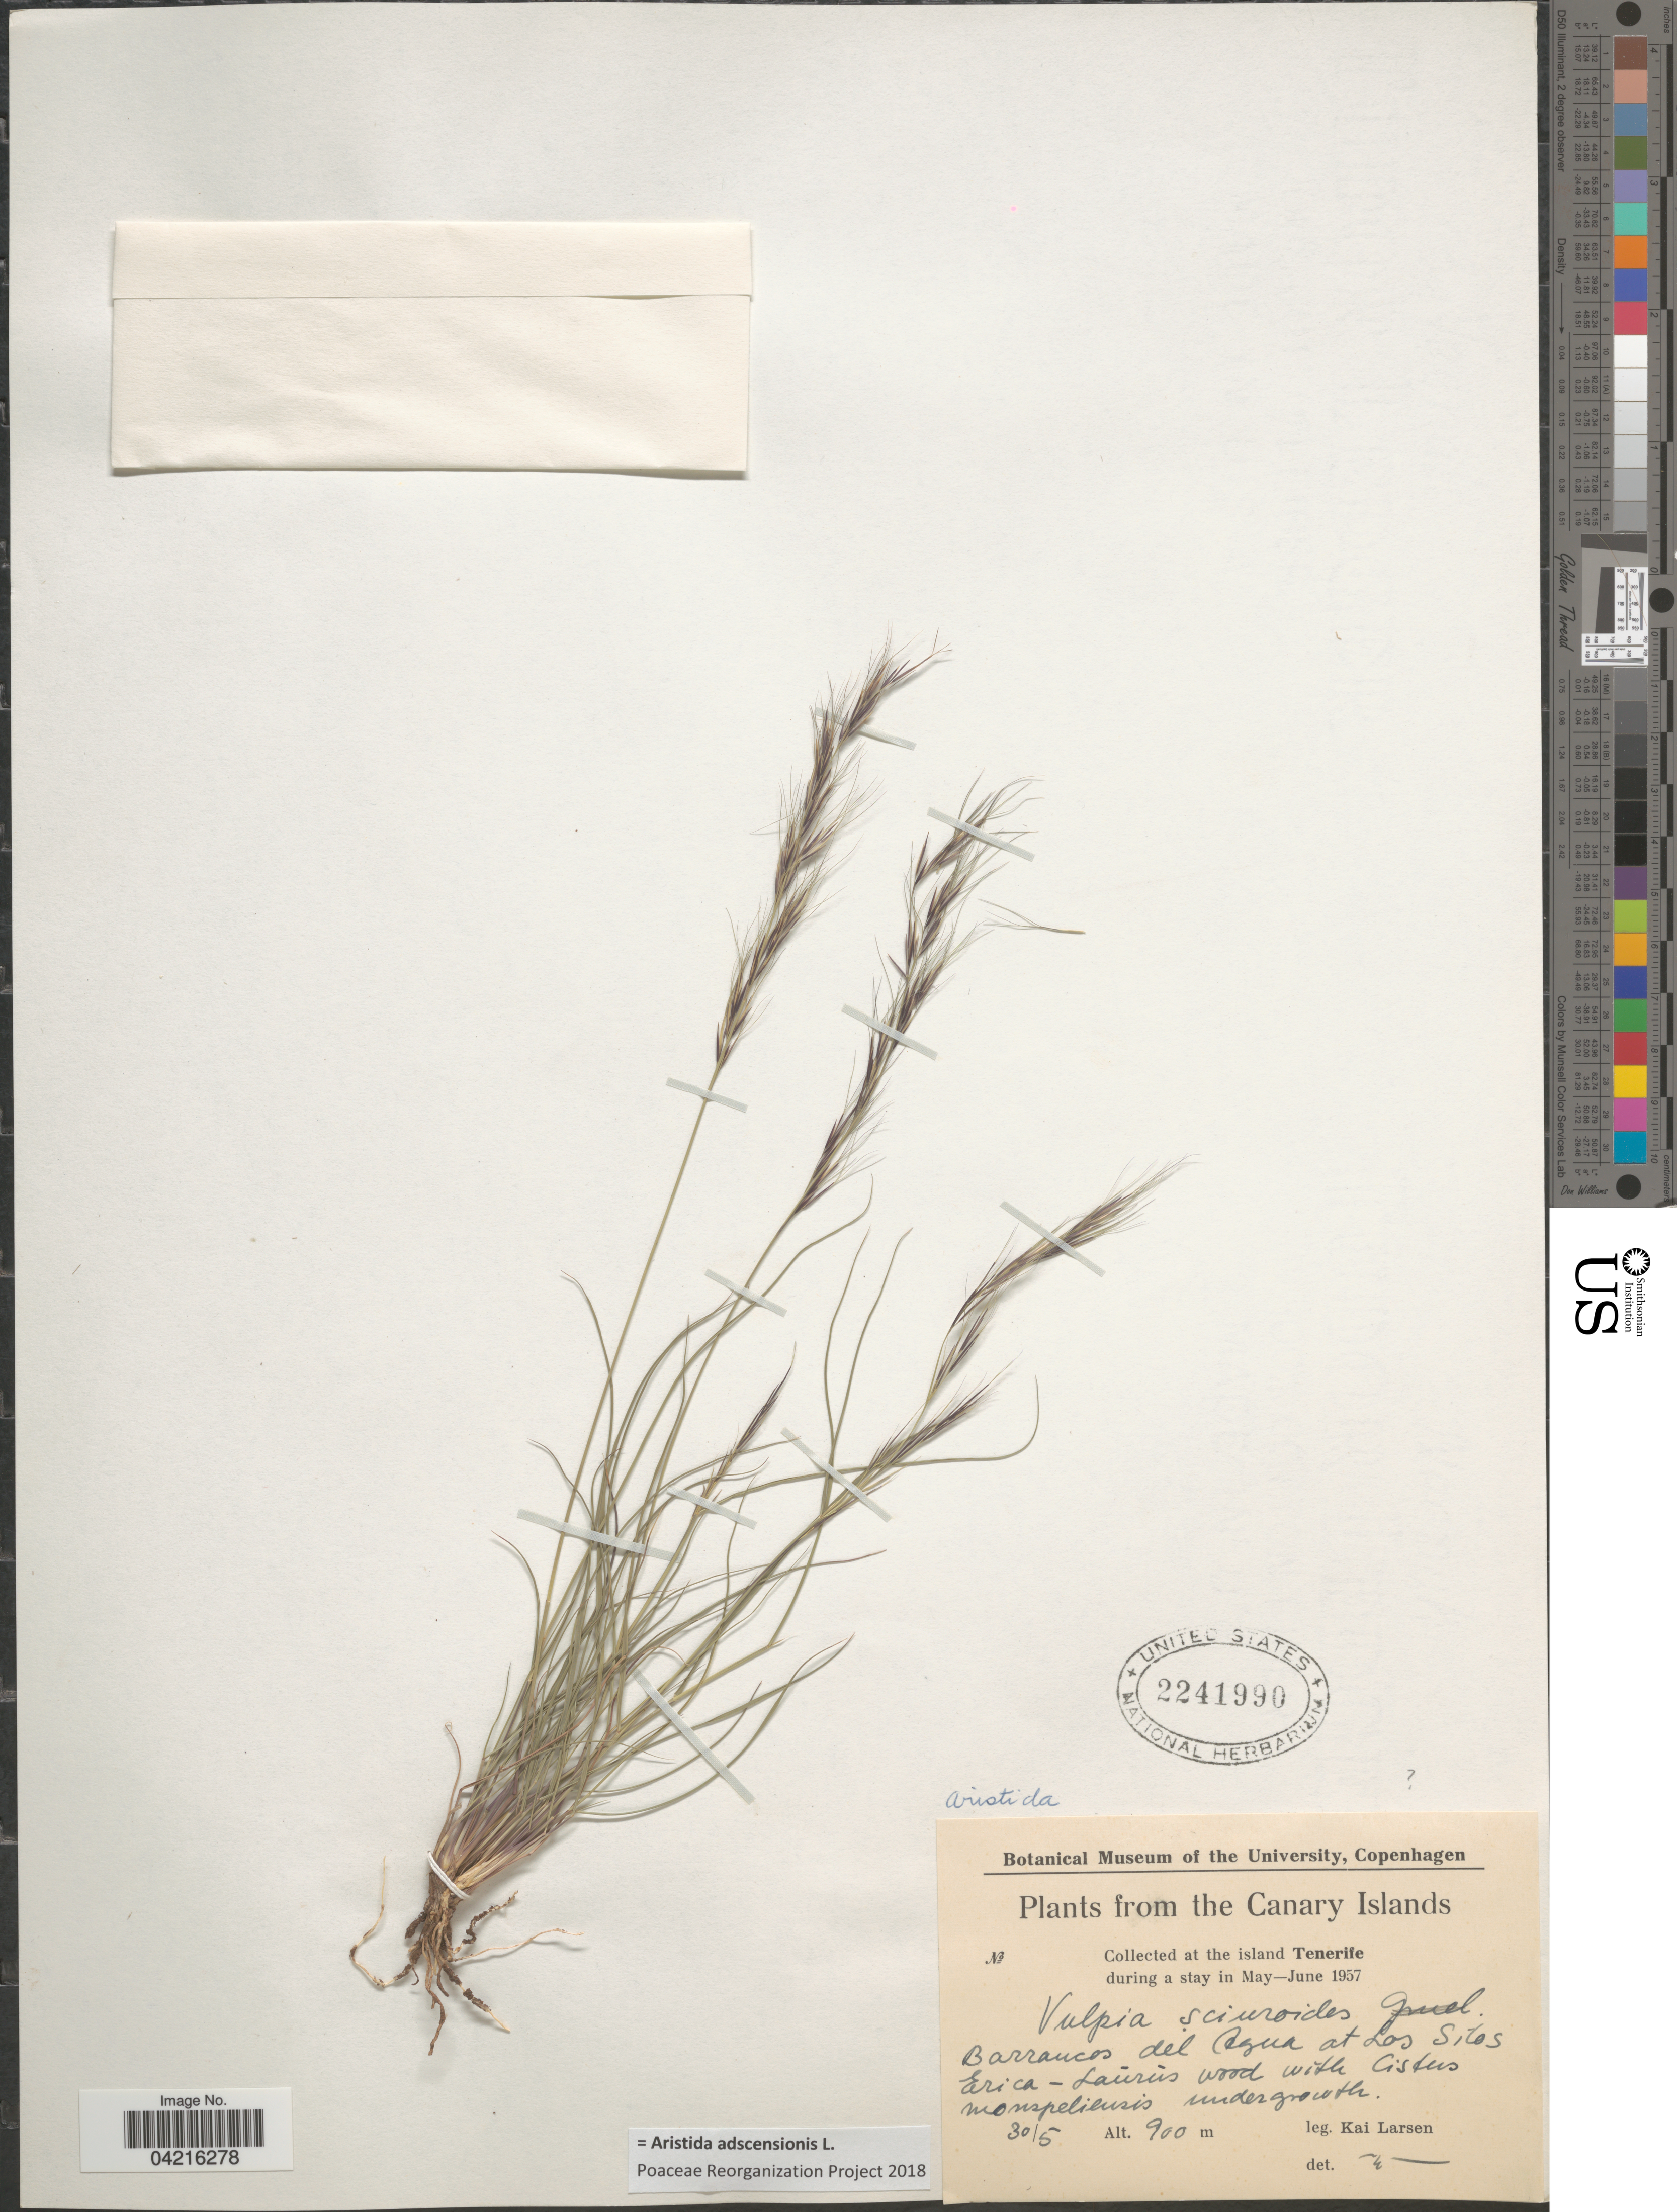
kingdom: Plantae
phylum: Tracheophyta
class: Liliopsida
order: Poales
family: Poaceae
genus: Aristida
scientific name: Aristida adscensionis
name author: L.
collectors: K. Larsen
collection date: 1957-05-30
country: Spain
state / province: Canarias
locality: Canary Islands. At the island Tenerife. Barrancos del Agua at Los Silos Erica - Laurus.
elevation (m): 900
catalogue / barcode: US 2241990